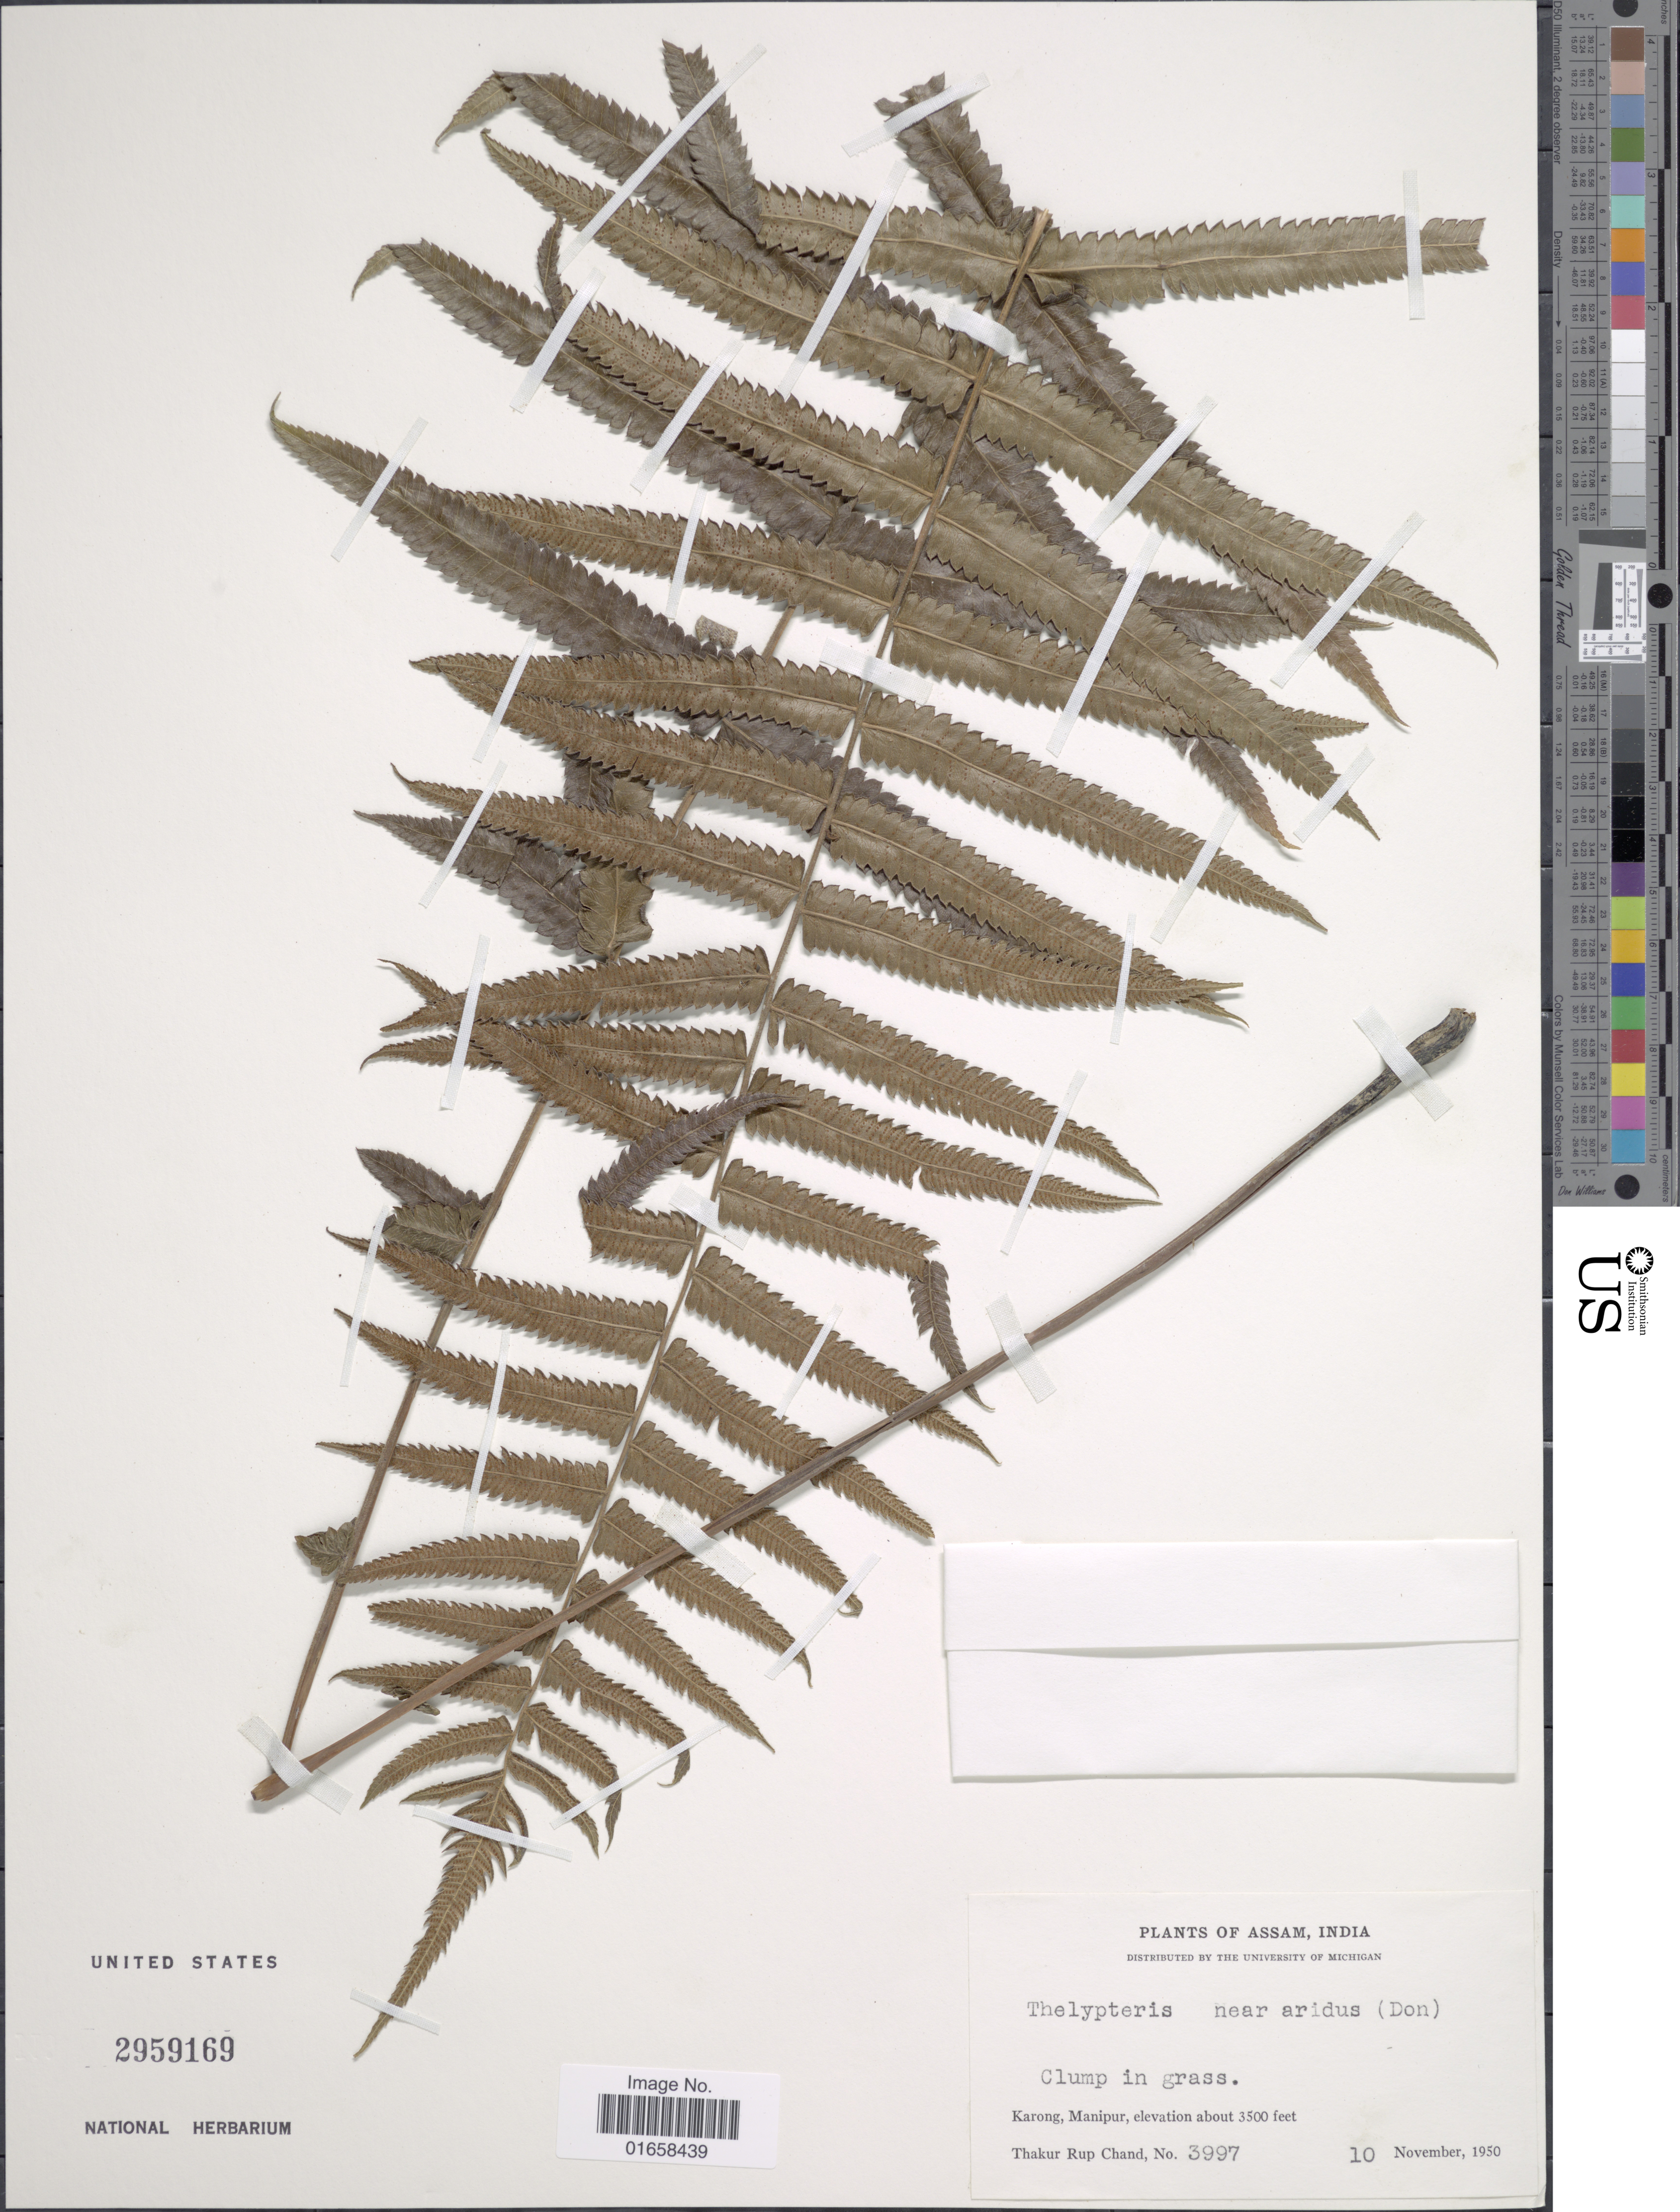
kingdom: Plantae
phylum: Tracheophyta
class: Polypodiopsida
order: Polypodiales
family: Thelypteridaceae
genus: Christella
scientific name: Christella arida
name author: (D. Don) Holttum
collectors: T. R. Chand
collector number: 3997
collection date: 1950-11-10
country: India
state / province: Manipur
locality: Assam, India. Karong, Manipur.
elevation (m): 1067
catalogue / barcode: US 2959169